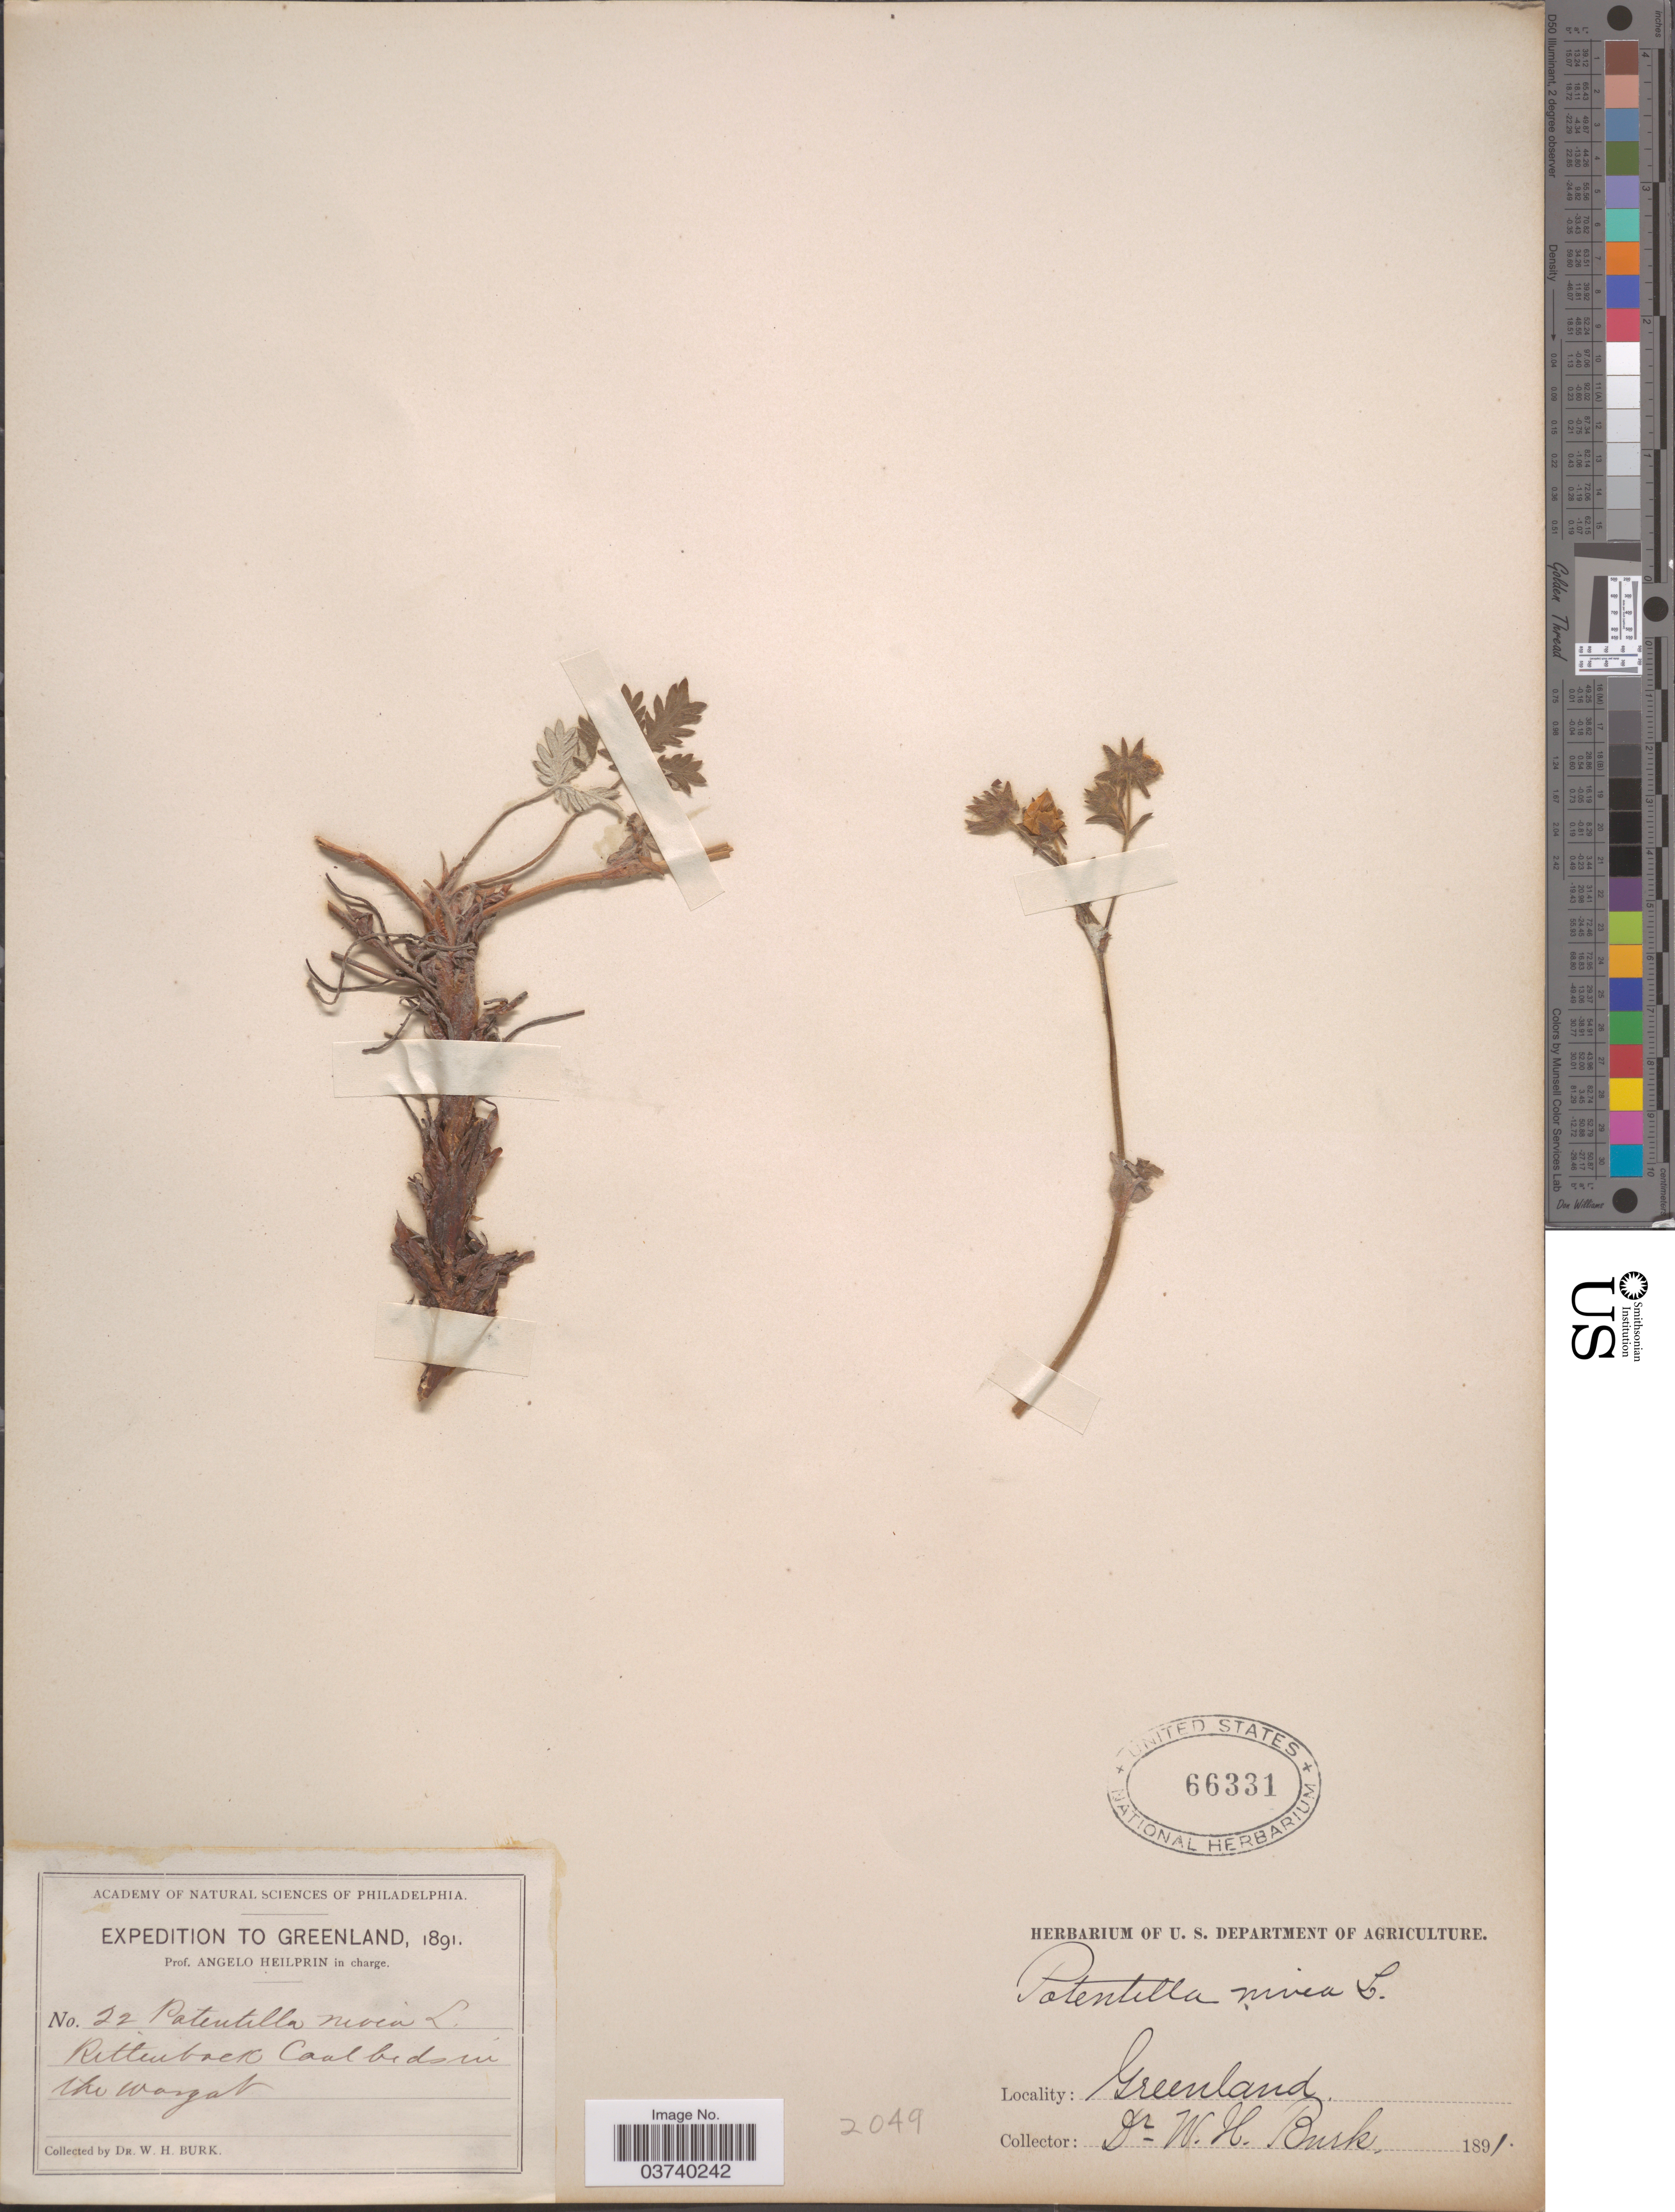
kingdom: Plantae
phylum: Tracheophyta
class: Magnoliopsida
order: Rosales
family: Rosaceae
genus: Potentilla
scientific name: Potentilla nivea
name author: L.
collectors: W. Burk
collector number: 22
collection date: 1891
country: Greenland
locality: Rittenback Coal beds in the Wargat [interpreted].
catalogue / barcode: US 66331